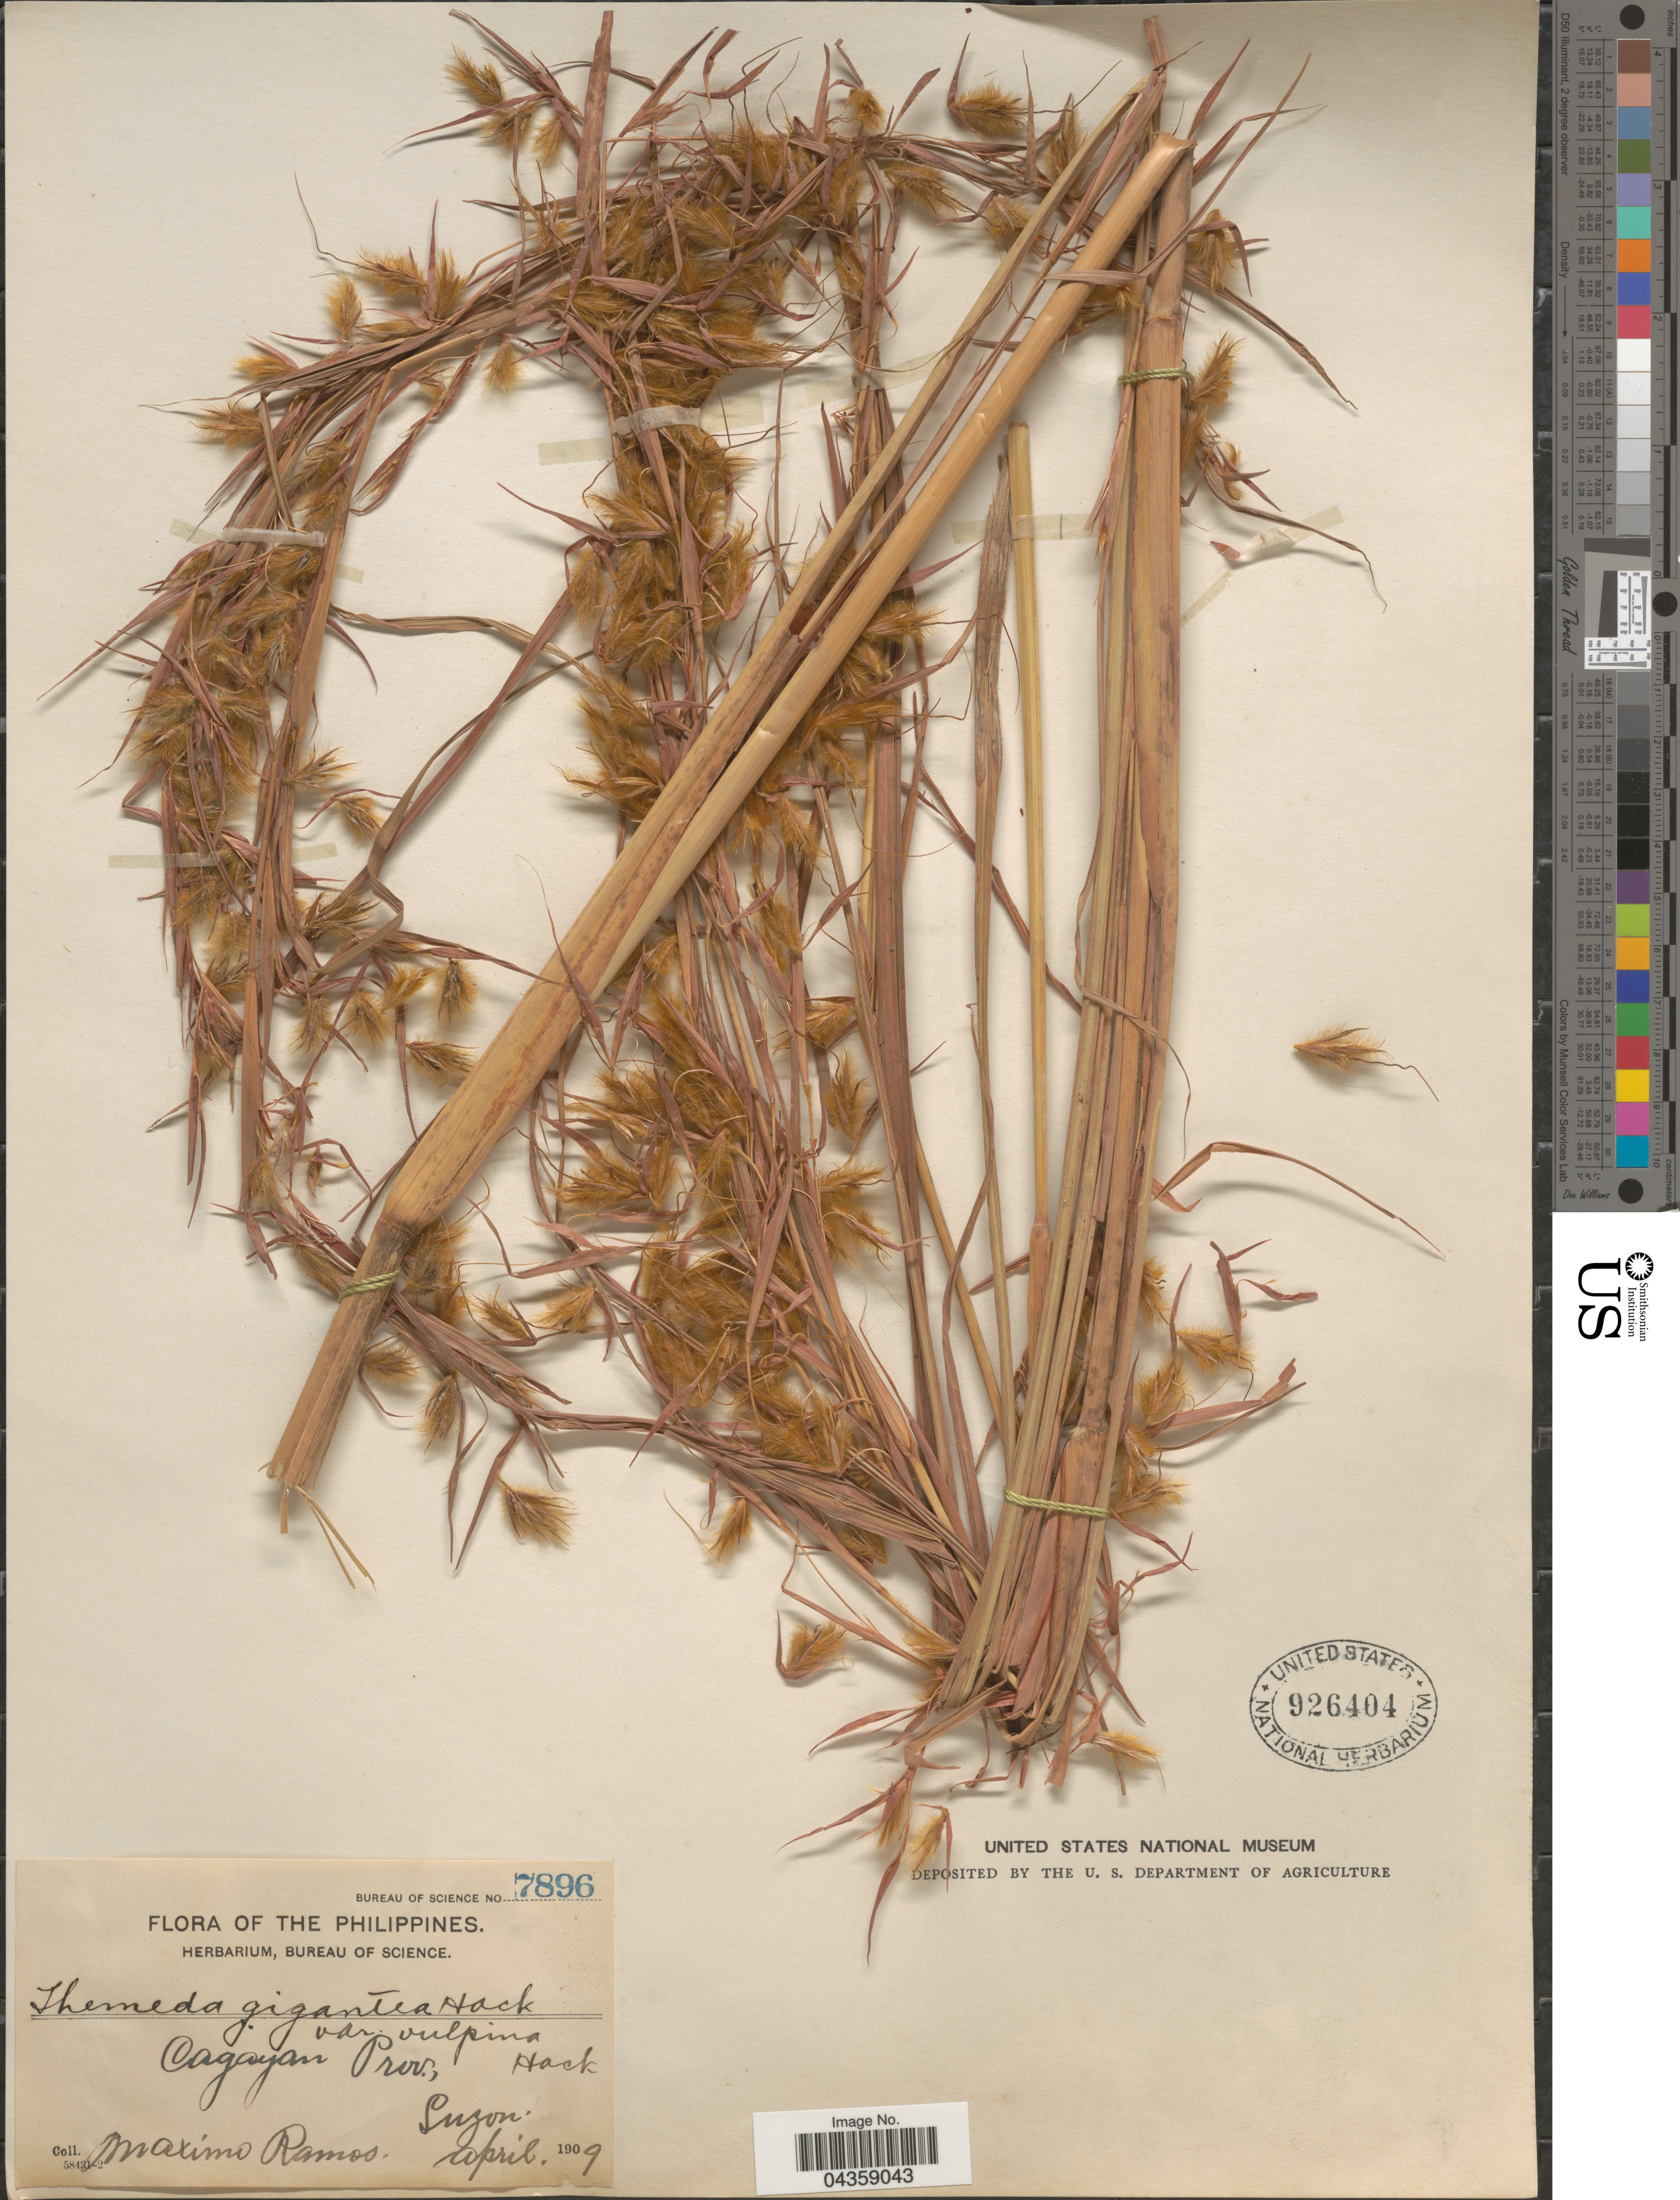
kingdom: Plantae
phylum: Tracheophyta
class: Liliopsida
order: Poales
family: Poaceae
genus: Themeda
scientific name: Themeda gigantea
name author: Hack.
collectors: M. Ramos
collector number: Bureau of Science 7896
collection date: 1909-04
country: Philippines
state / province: Cagayan Valley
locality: Cagayan Prov., Luzon.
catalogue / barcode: US 926404